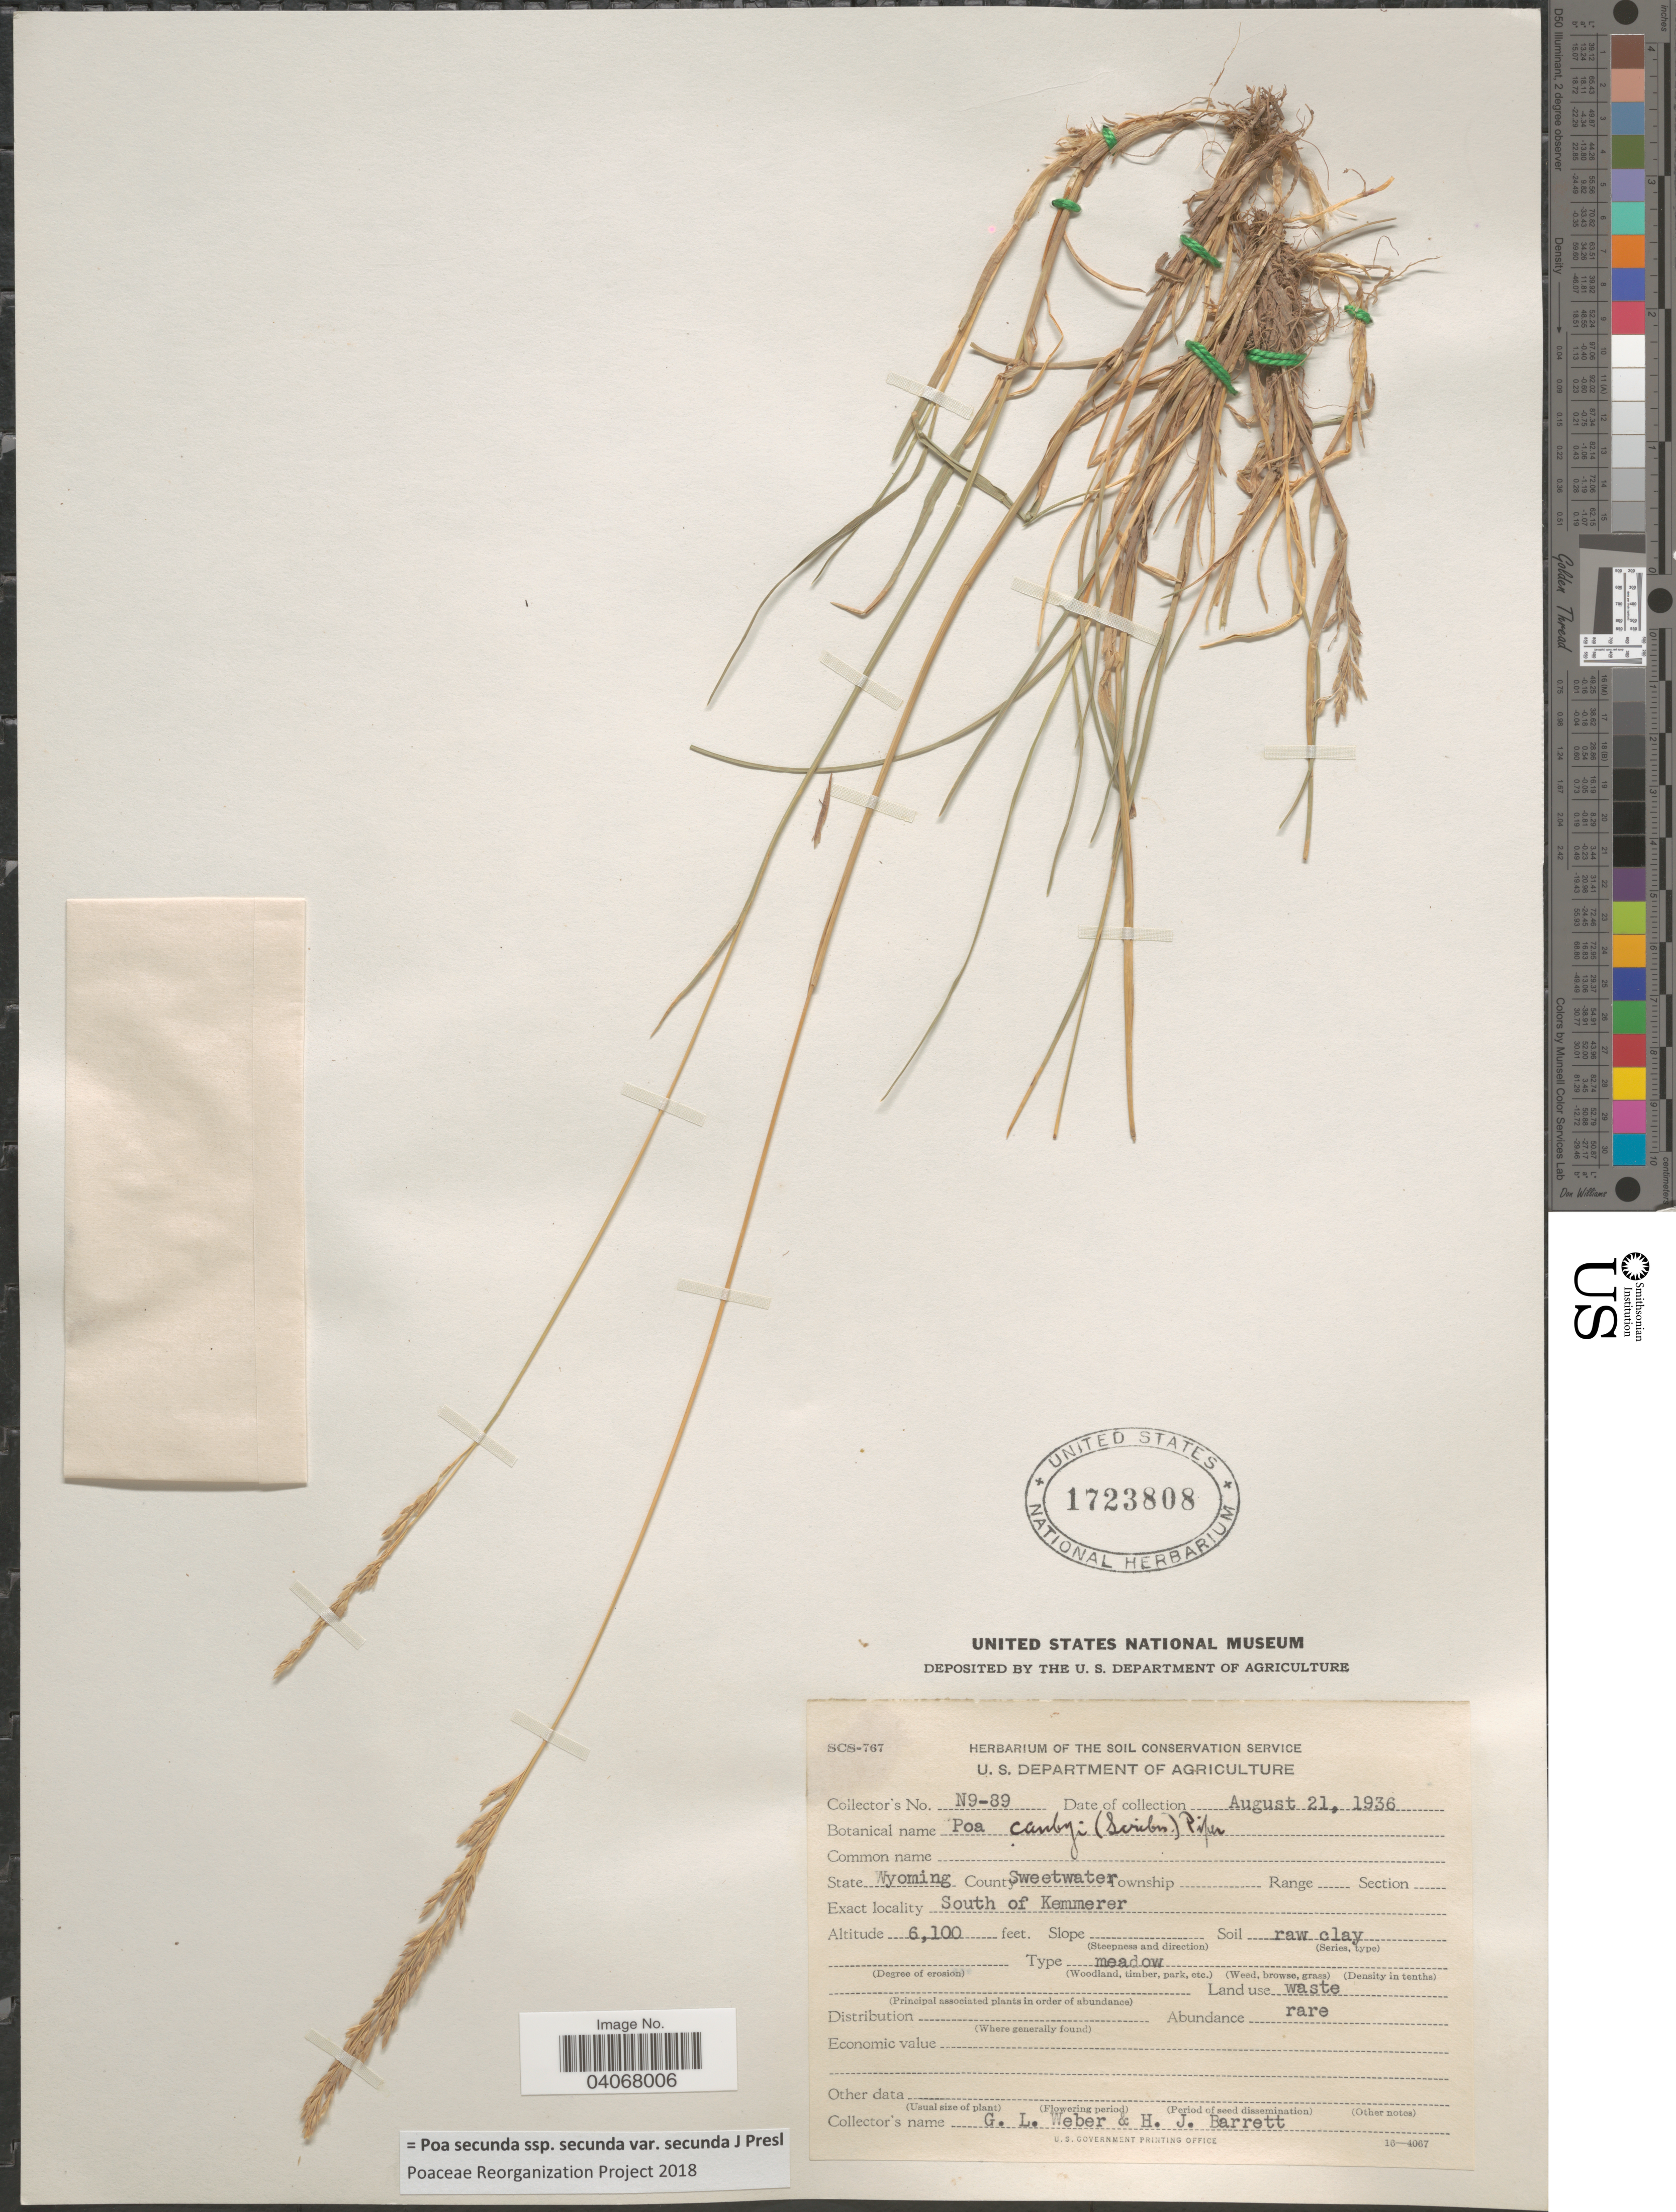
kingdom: Plantae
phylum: Tracheophyta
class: Liliopsida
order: Poales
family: Poaceae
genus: Poa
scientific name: Poa secunda subsp. secunda var. secunda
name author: J. Presl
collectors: G. Weber & H. Barrett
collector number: N9-89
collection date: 1936-08-21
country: United States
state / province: Wyoming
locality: County Sweetwater. South of Kemmerer.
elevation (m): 1859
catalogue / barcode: US 1723808